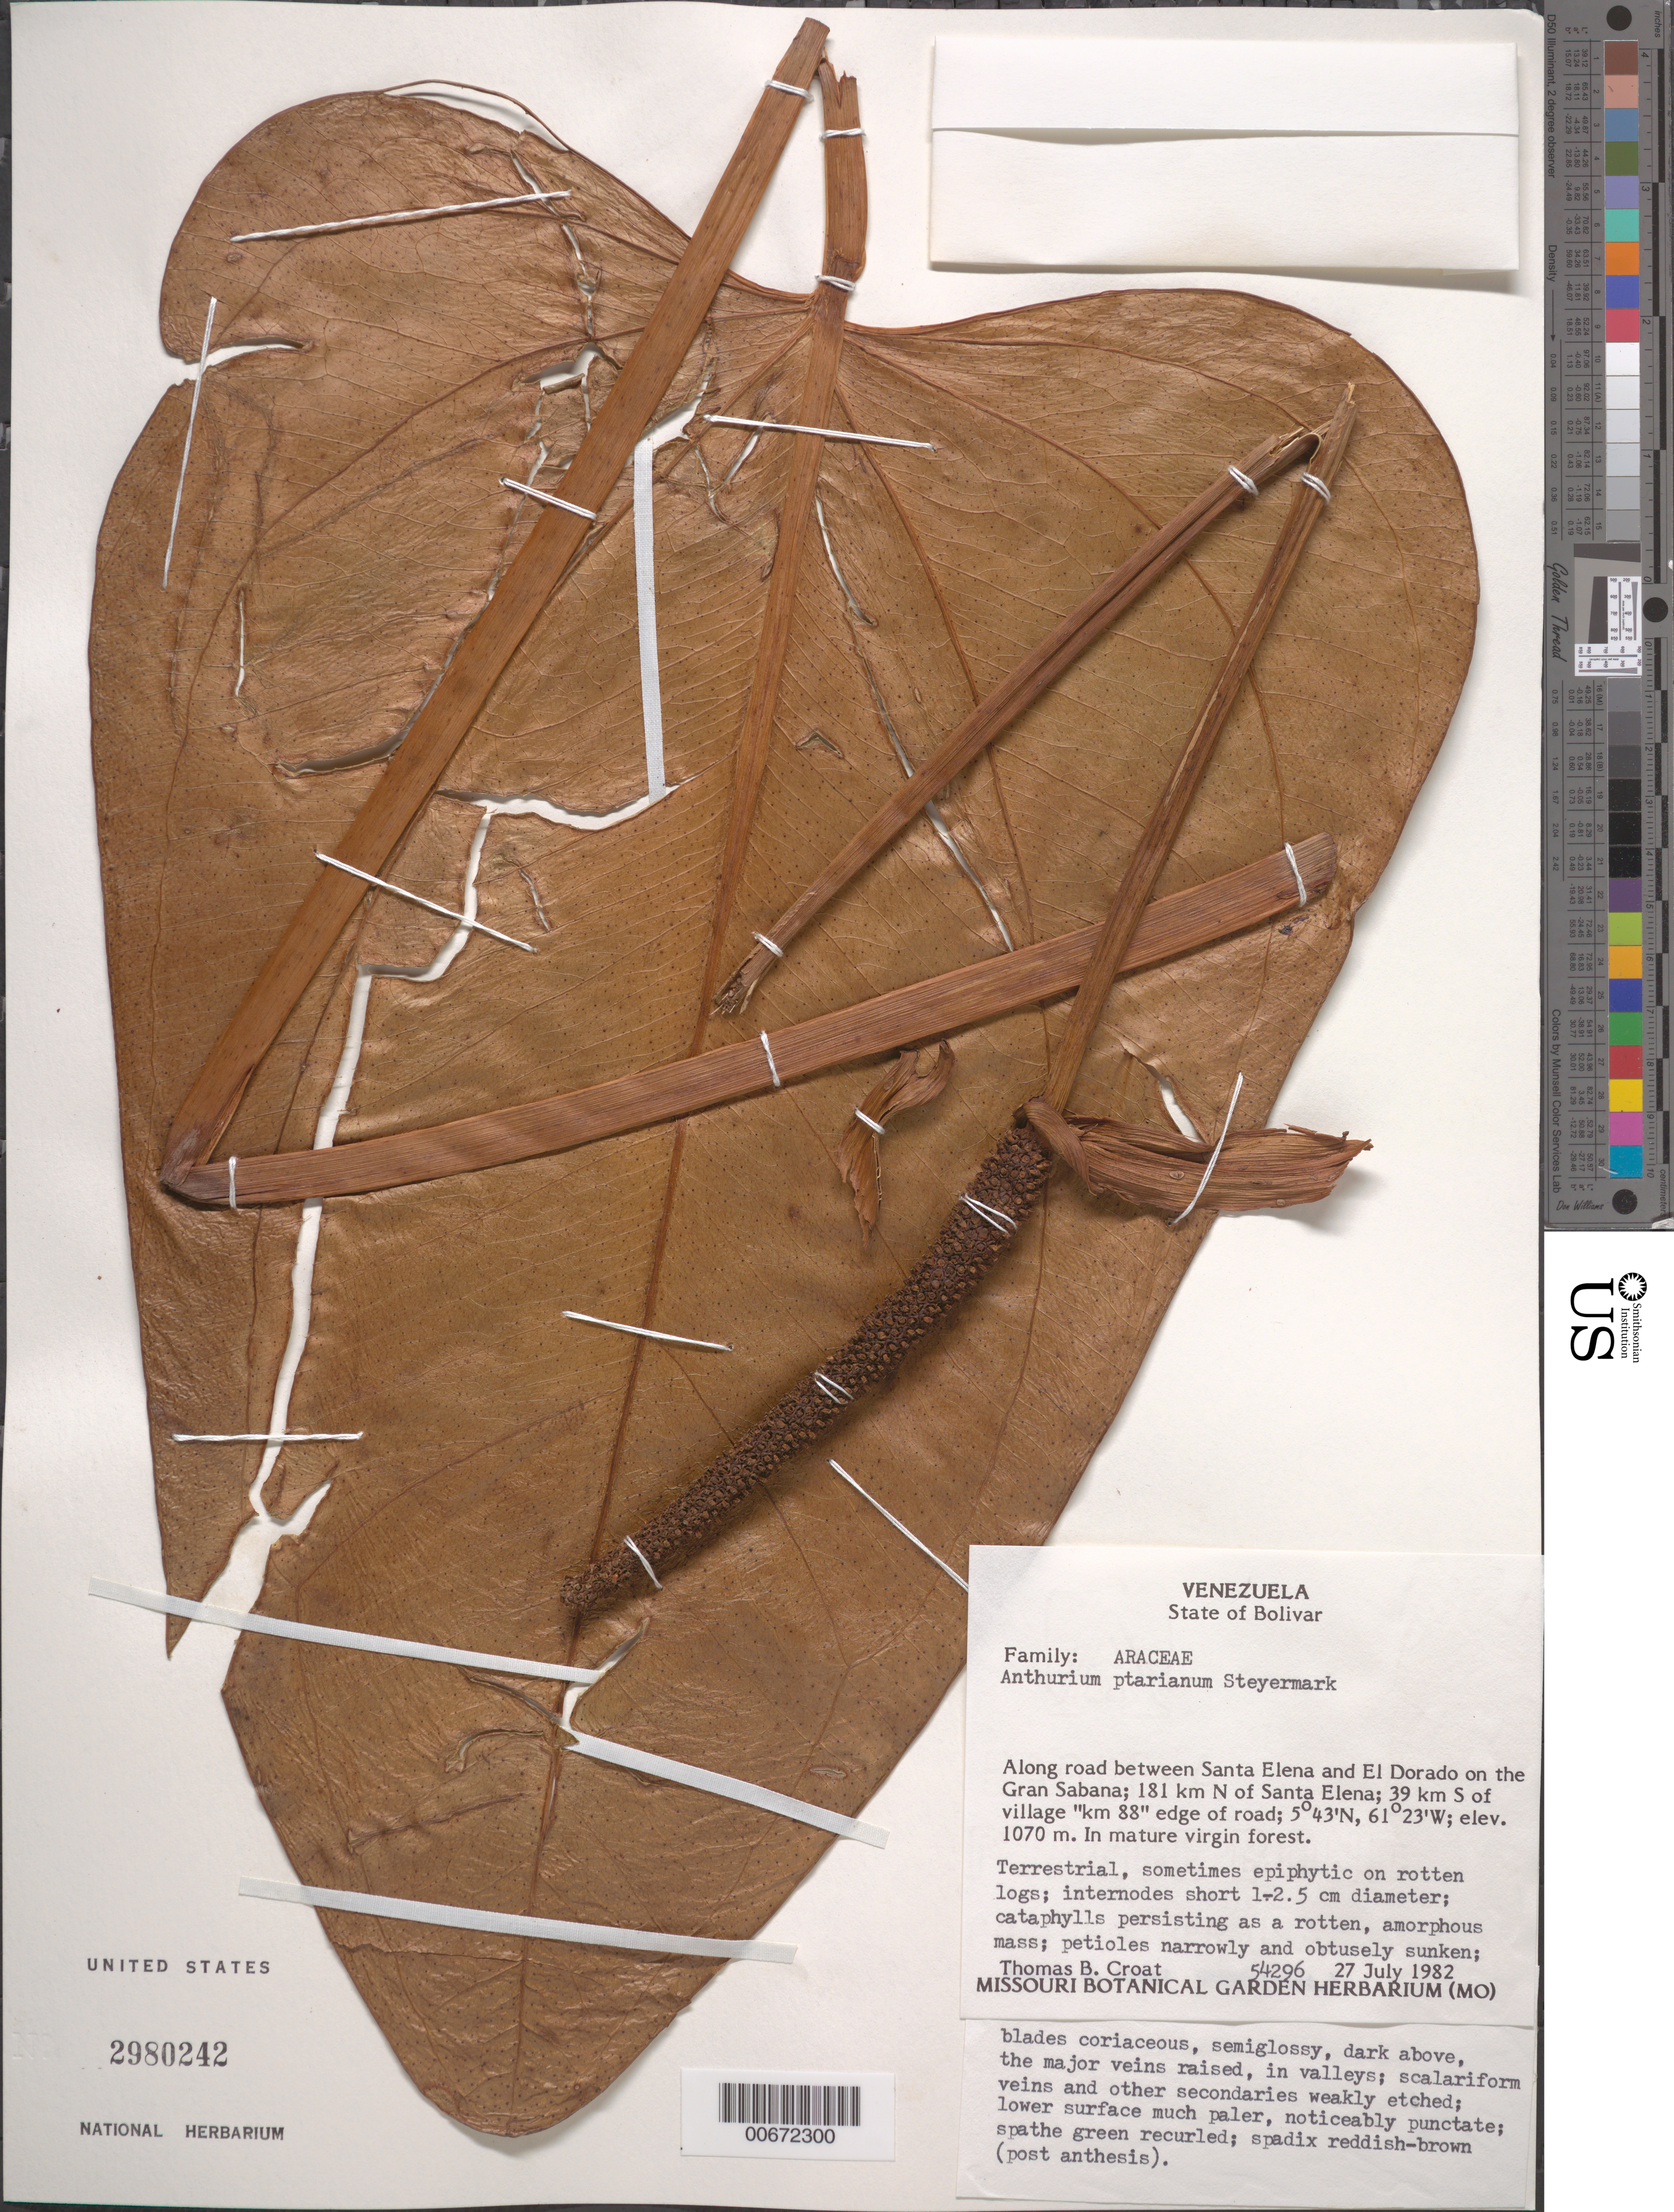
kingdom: Plantae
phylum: Tracheophyta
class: Liliopsida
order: Alismatales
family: Araceae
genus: Anthurium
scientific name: Anthurium ptarianum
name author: Steyerm.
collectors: T. B. Croat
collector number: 54296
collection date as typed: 27-Jul-82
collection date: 1982-07-27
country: Venezuela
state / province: Bolívar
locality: Santa Elena to El Dorado on the Gran Sabana; 181 km N of Santa Elena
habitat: Mature virgin forest; On road 39 km S of village "km 88," edge of road;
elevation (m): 1070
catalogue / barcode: US 2980242